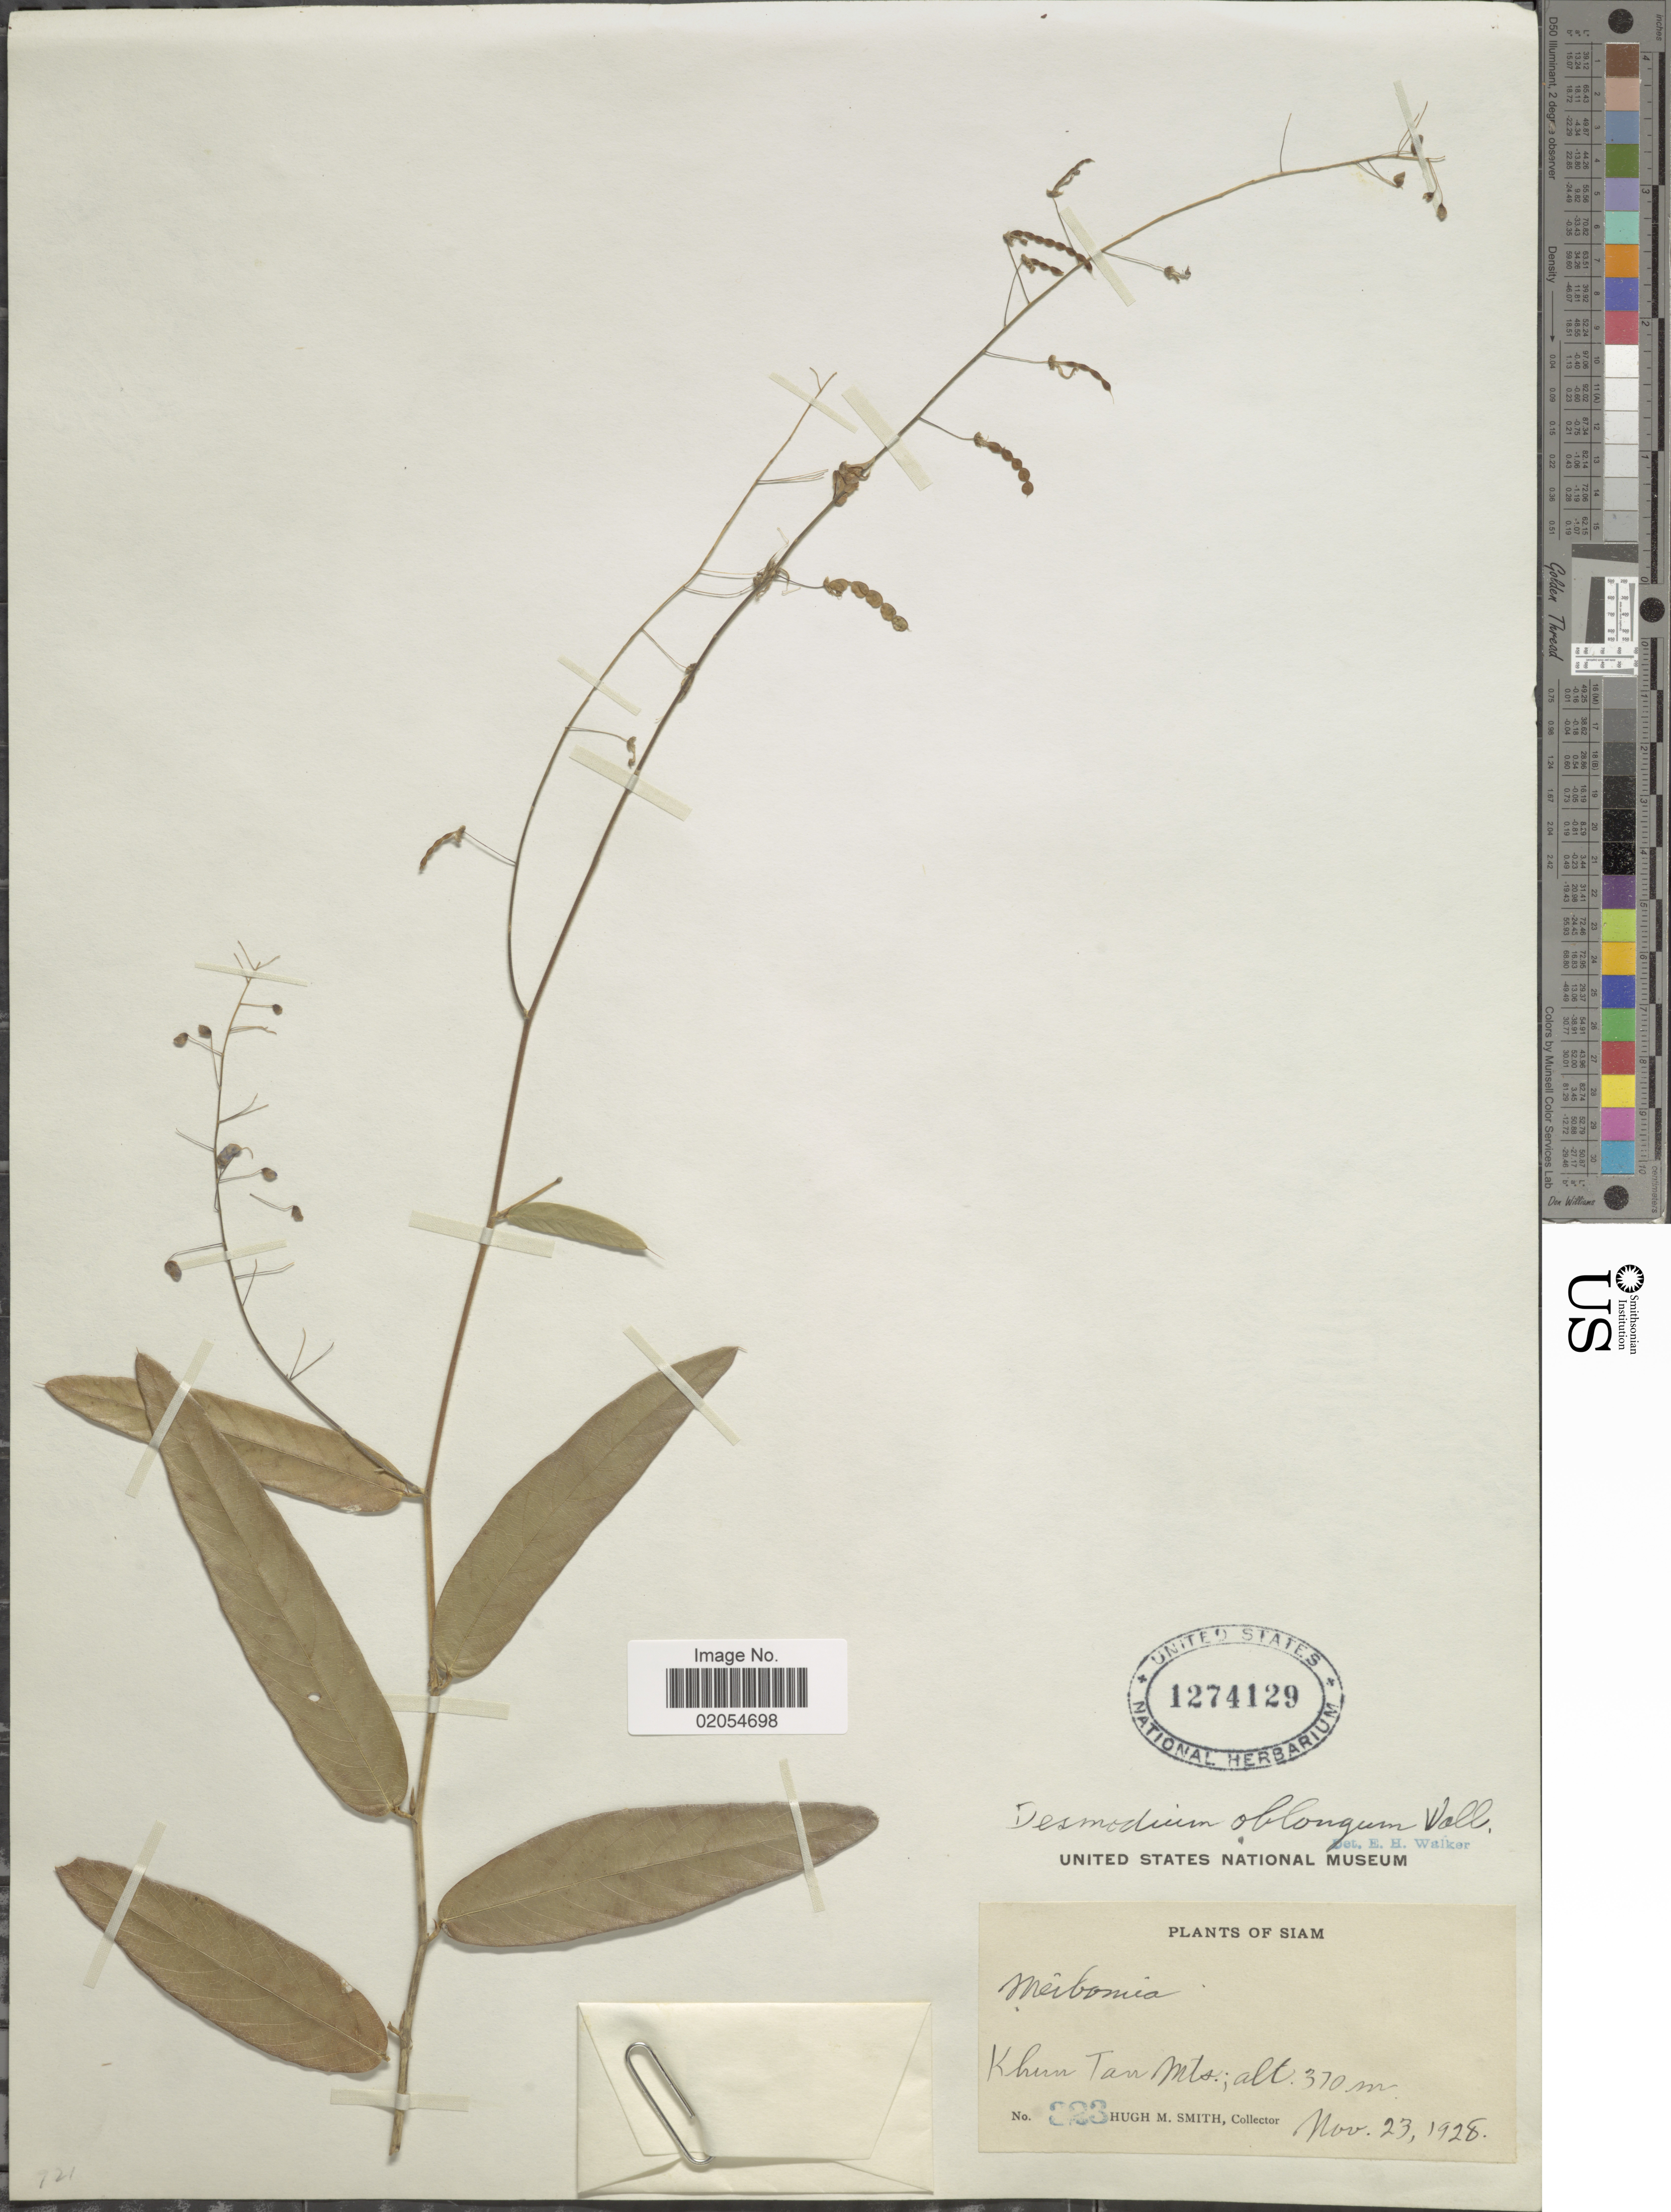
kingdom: Plantae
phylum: Tracheophyta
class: Magnoliopsida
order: Fabales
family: Fabaceae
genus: Uraria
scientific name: Uraria oblonga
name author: (Wall. ex Benth.) H. Ohashi & K. Ohashi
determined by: Strong, Mark T., (BOT), Smithsonian Institution - National Museum of Natural History (UNITED STATES)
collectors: H. M. Smith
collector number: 323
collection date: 1928-11-23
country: Thailand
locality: Siam. Khun Tan Mts.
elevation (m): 370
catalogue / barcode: US 1274129